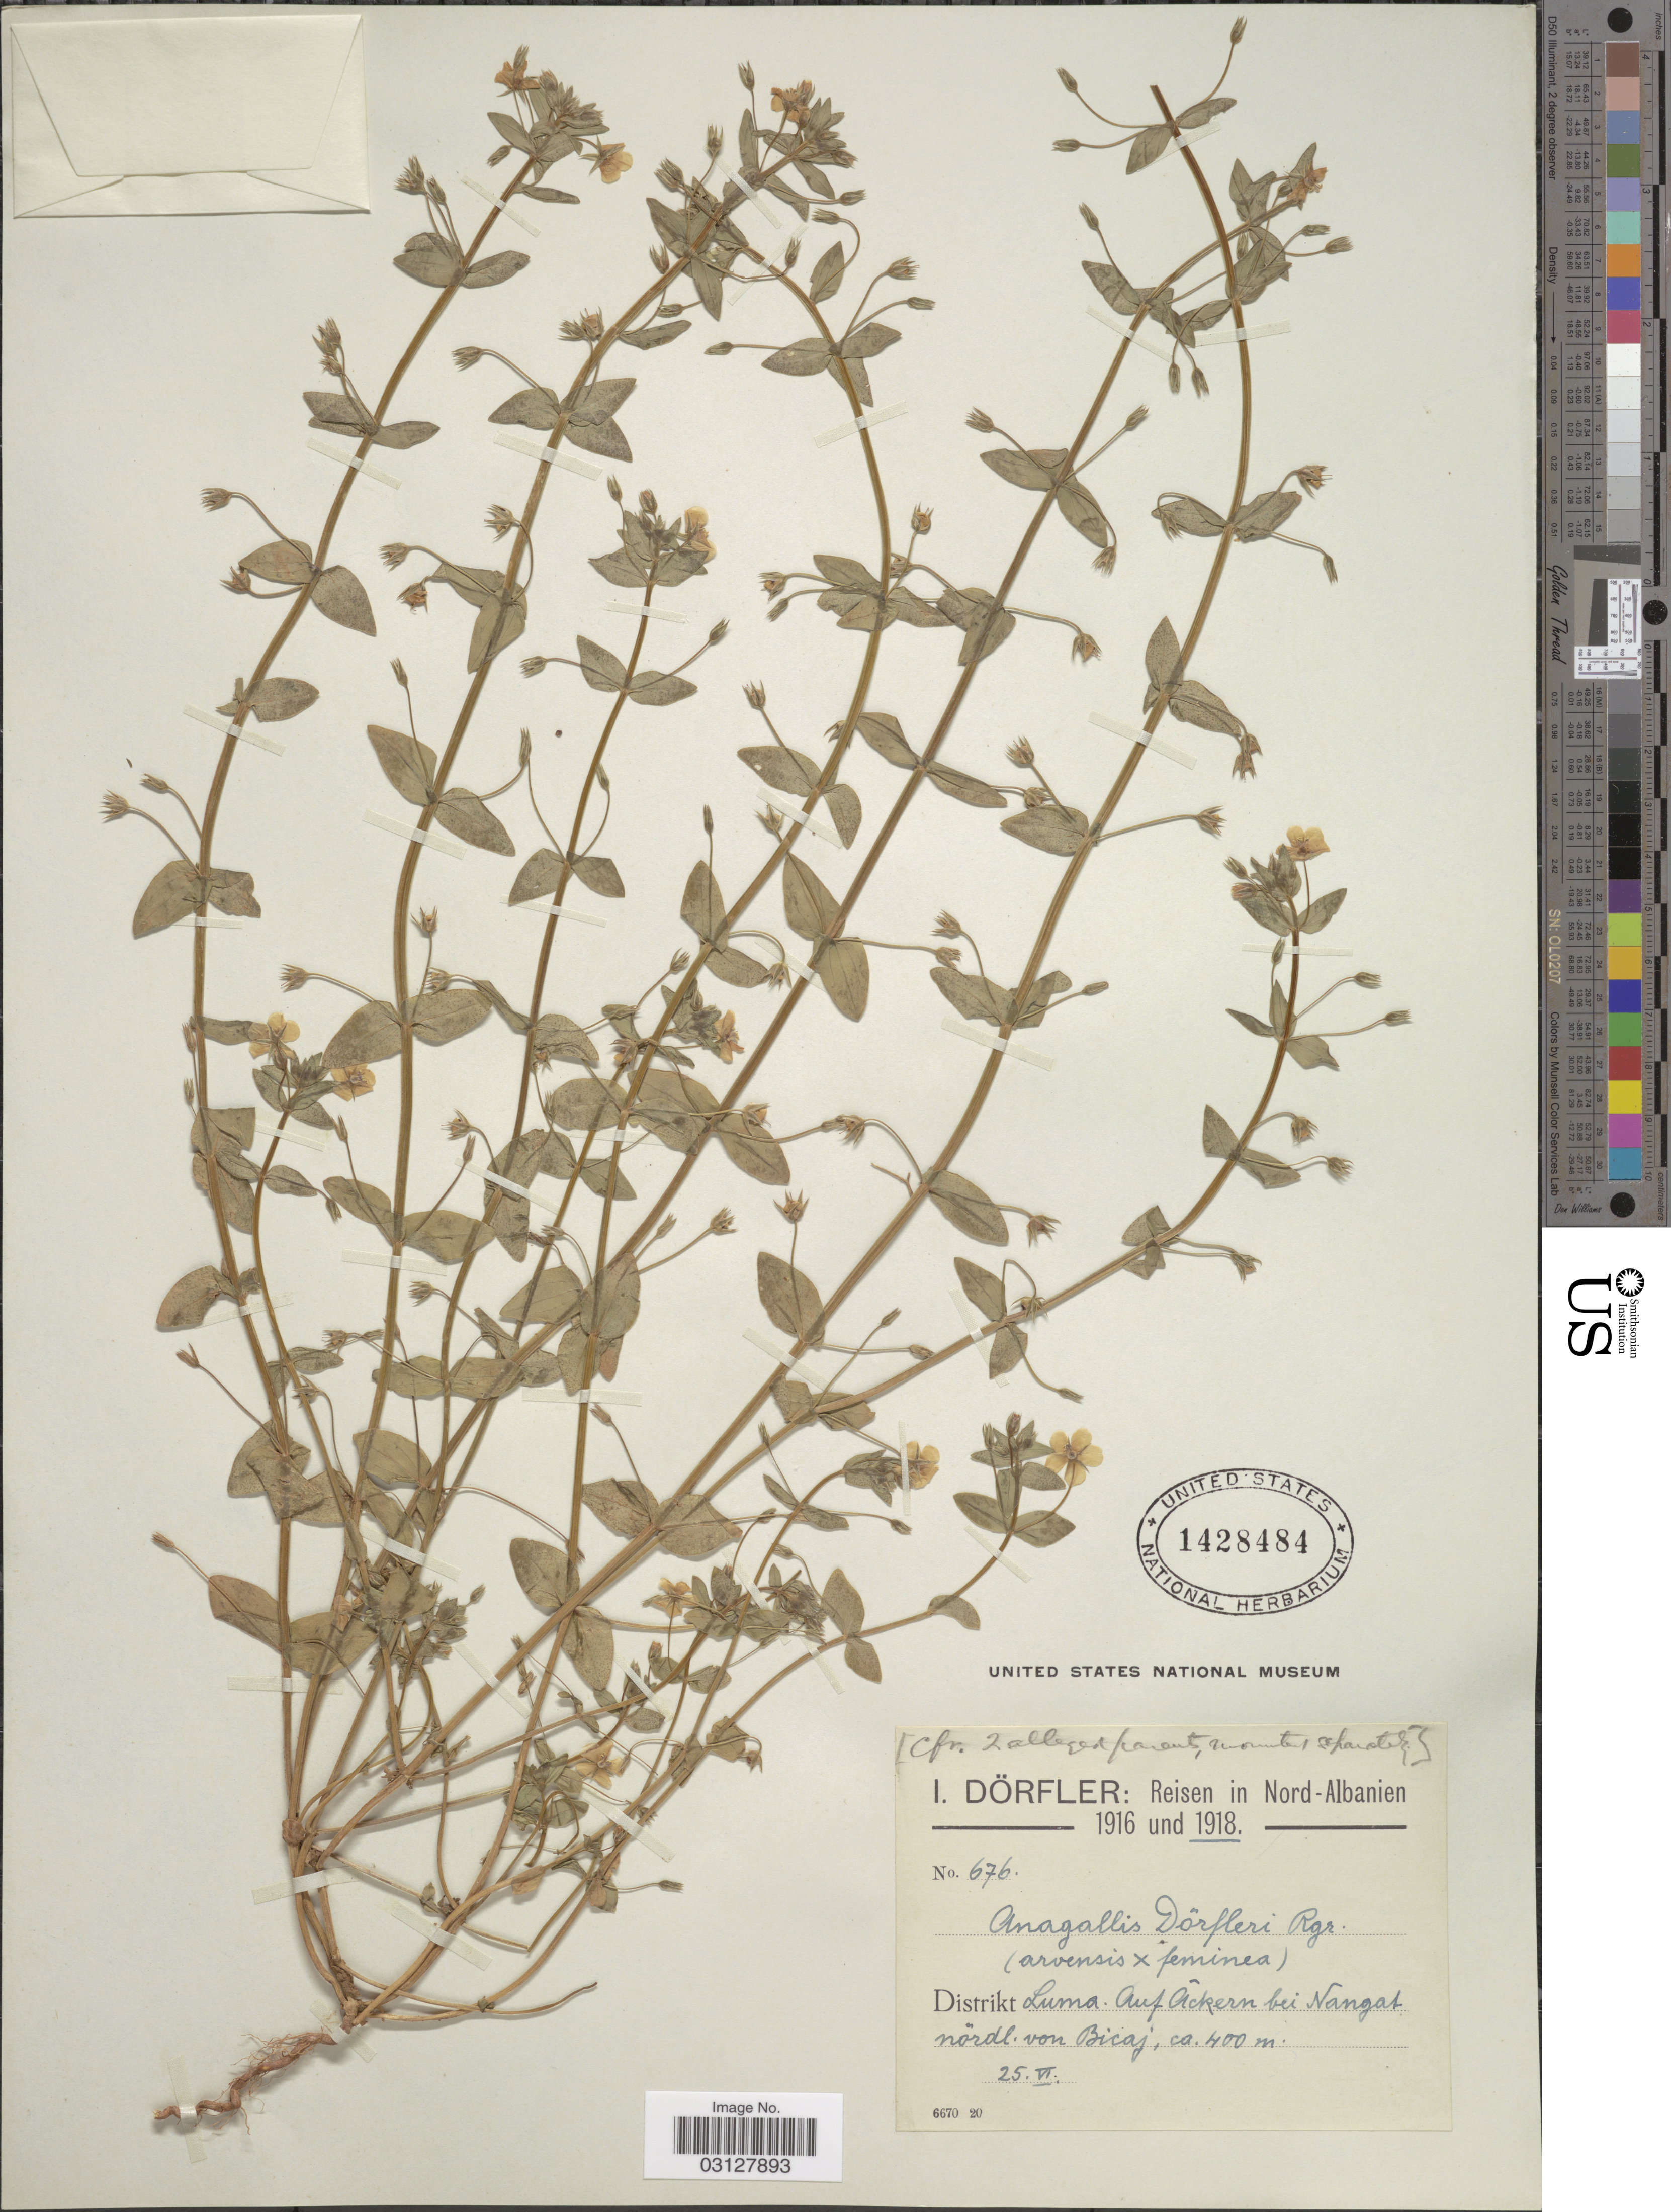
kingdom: Plantae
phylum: Tracheophyta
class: Magnoliopsida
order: Ericales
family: Primulaceae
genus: Anagallis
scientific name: Anagallis doerfleri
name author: Ronniger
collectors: I. Dörfler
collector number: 676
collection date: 1918-06-25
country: Albania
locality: Nord-Albanien. Distrikt Luma. Auf Âckern bei Nangat, nördl. von Bicaj.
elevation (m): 400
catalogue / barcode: US 1428484